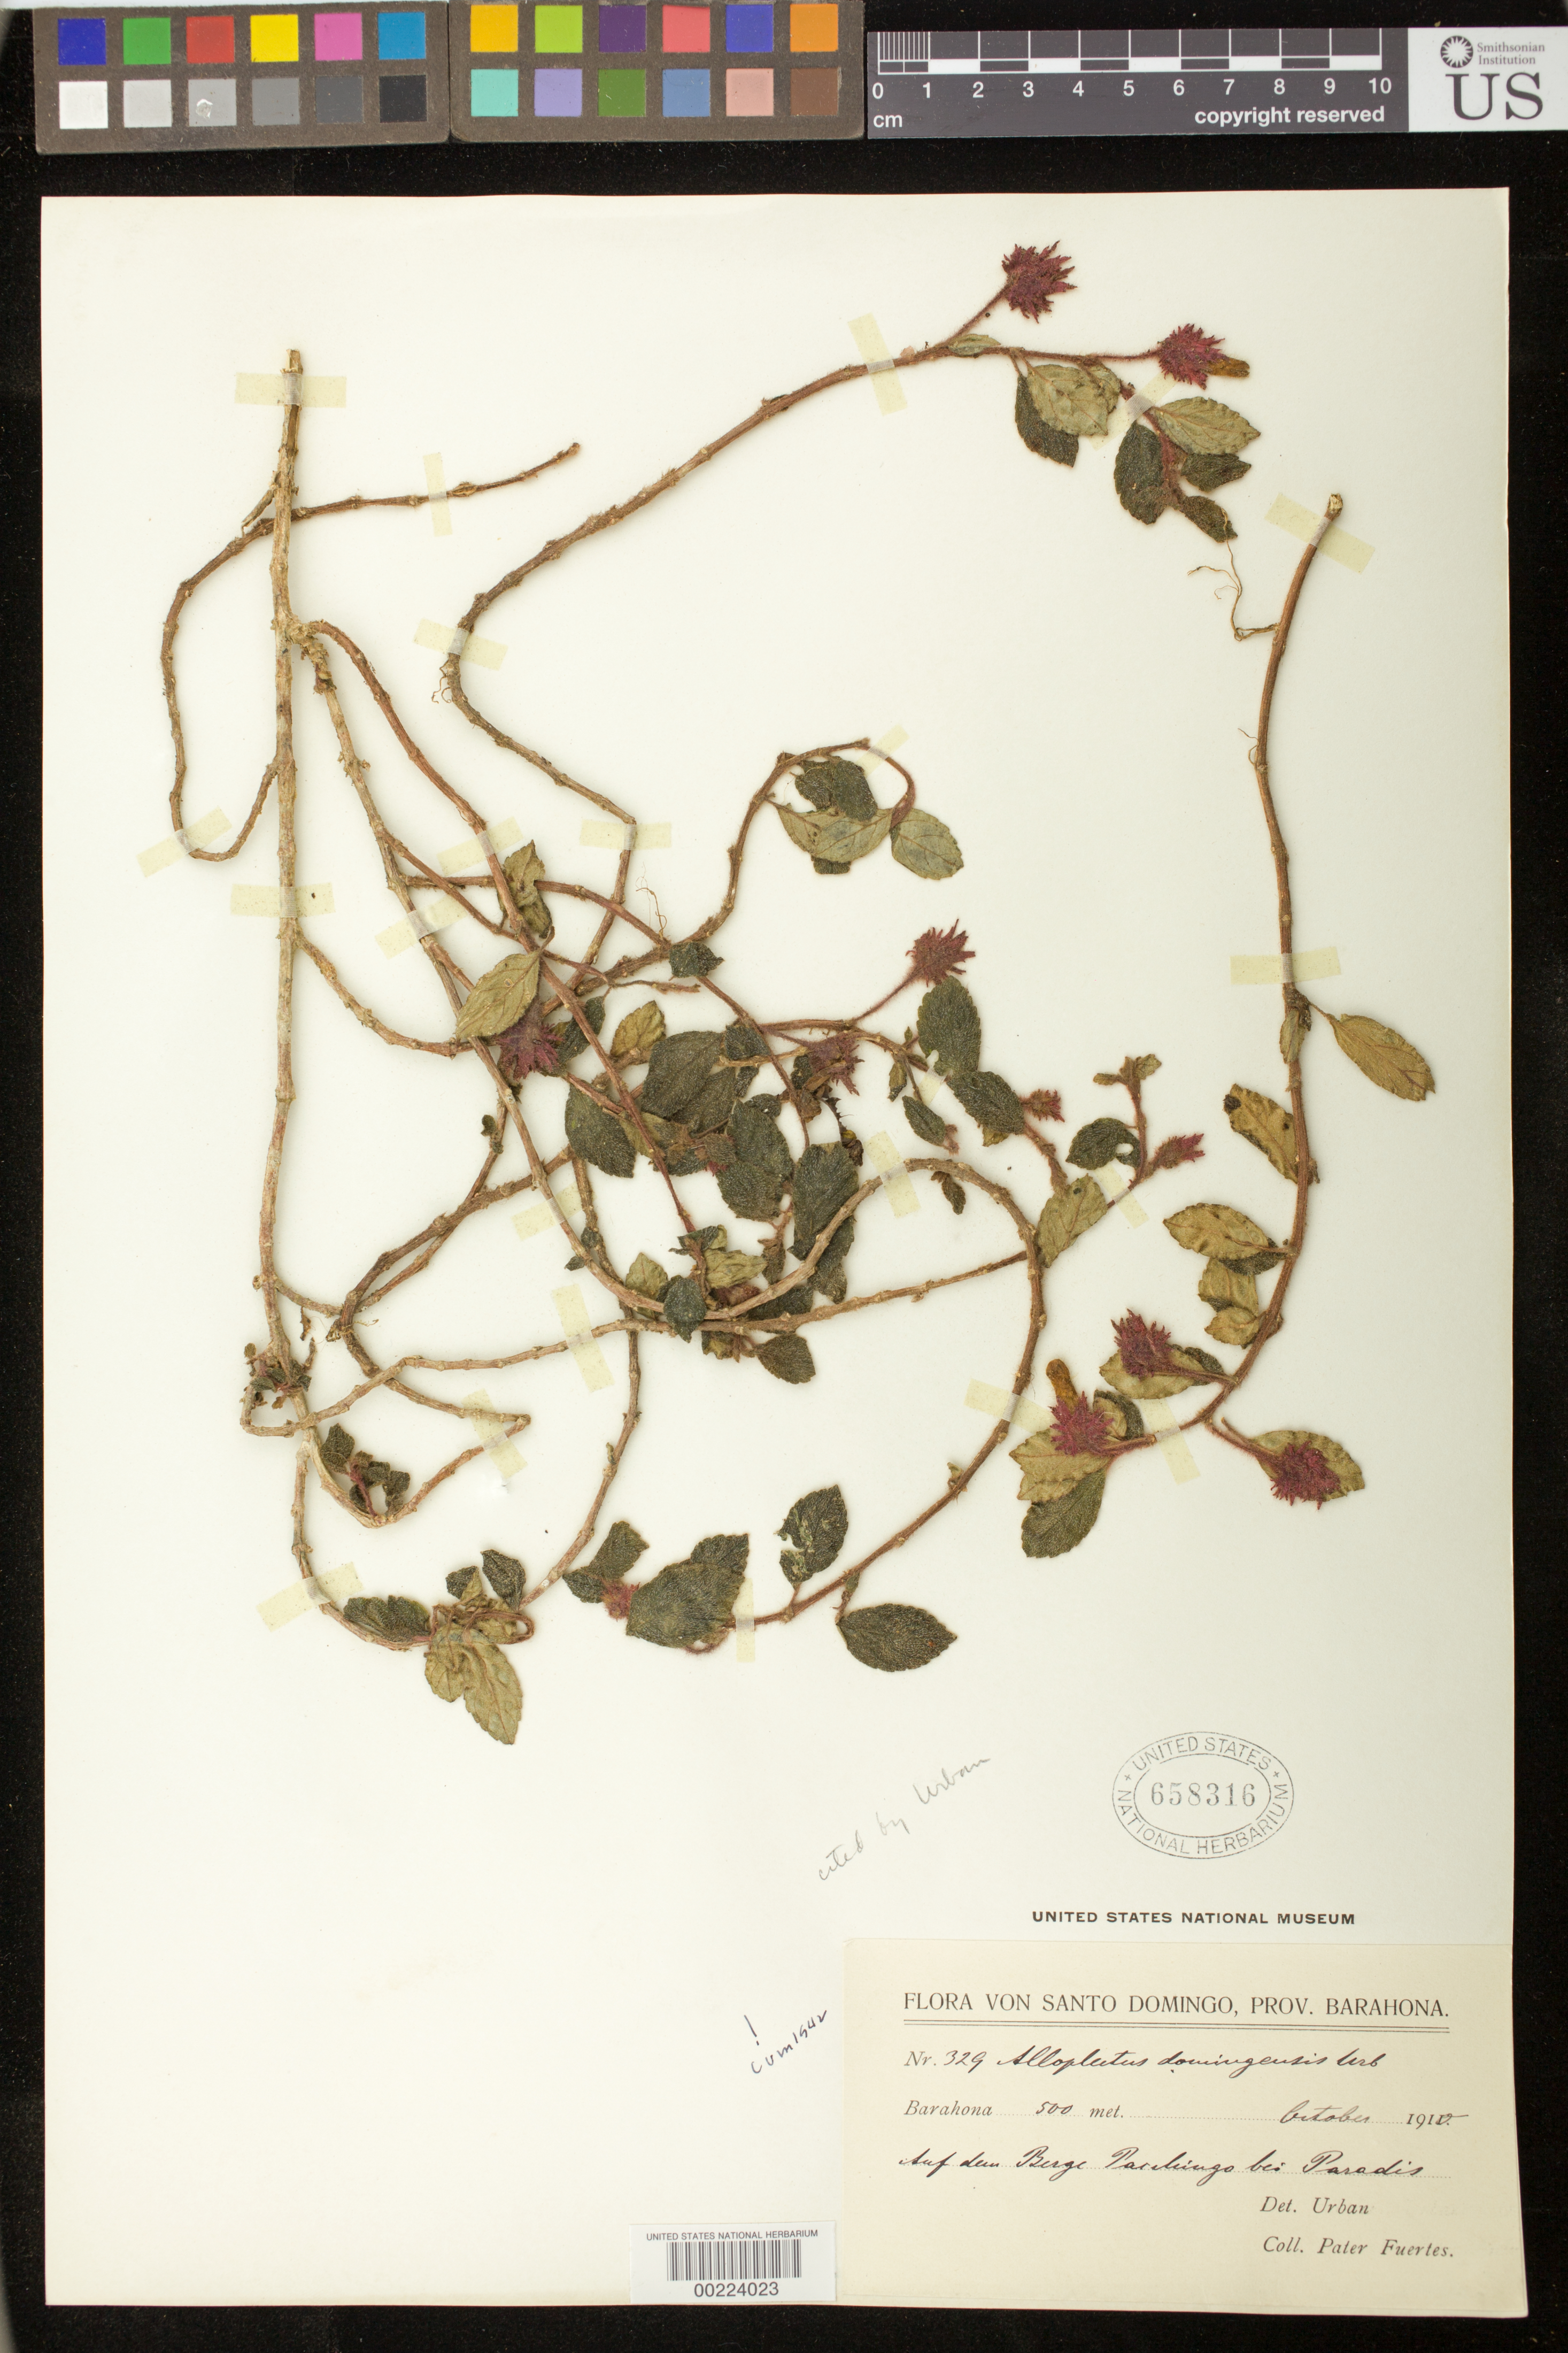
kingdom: Plantae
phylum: Tracheophyta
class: Magnoliopsida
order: Lamiales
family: Gesneriaceae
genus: Columnea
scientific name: Columnea domingensis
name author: (Urb.) B.D. Morley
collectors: M. D. Fuertes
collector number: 329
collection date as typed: Oct 1910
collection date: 1910-10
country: Dominican Republic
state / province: Barahona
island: Hispaniola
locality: ad Pac Mingo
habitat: in montibus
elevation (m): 500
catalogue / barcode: US 658316